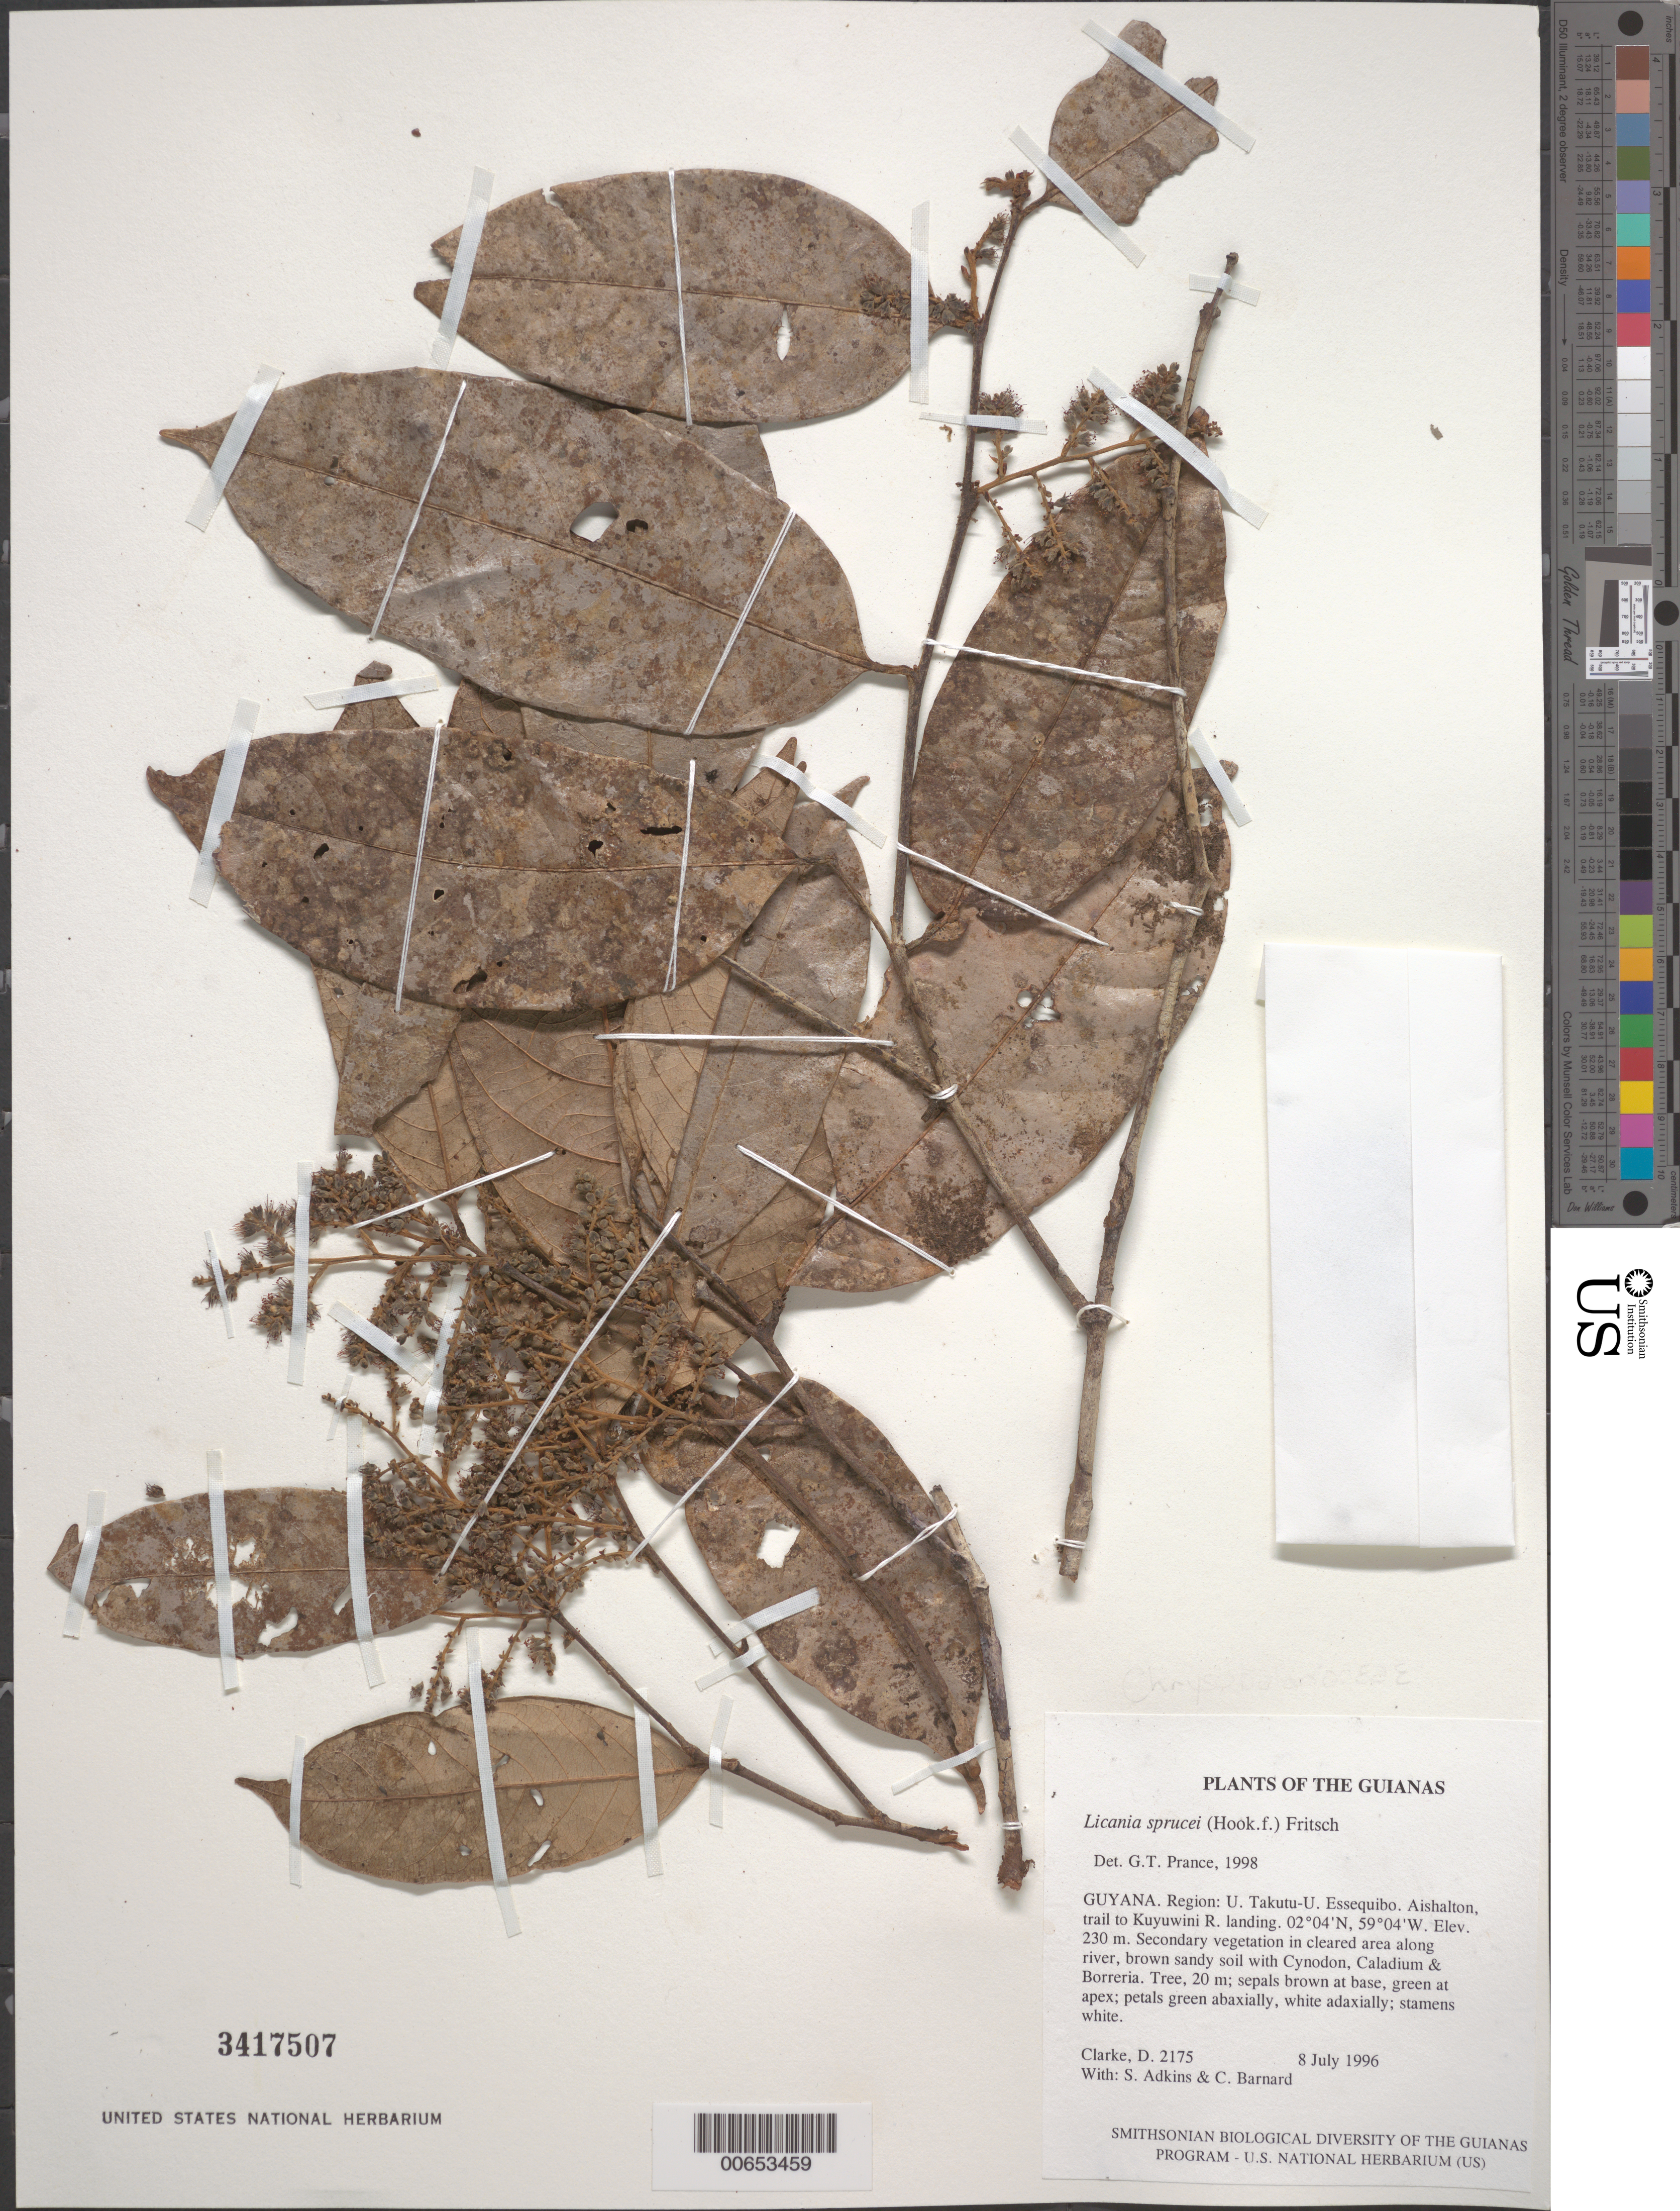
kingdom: Plantae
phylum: Tracheophyta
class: Magnoliopsida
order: Malpighiales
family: Chrysobalanaceae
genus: Leptobalanus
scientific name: Leptobalanus sprucei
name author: (Hook. f.) Sothers & Prance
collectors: H. D. Clarke, S. Adkins & C. Bernard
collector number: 2175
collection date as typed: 8 July 1996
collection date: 1996-07-08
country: Guyana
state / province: U. Takutu-U. Essequibo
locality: Aishalton, trail to Kuyuwini R. landing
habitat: Secondary vegetation in cleared area along river, brown sandy soil with Cynodon, Caladium & Borreria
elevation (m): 230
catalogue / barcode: US 3417507